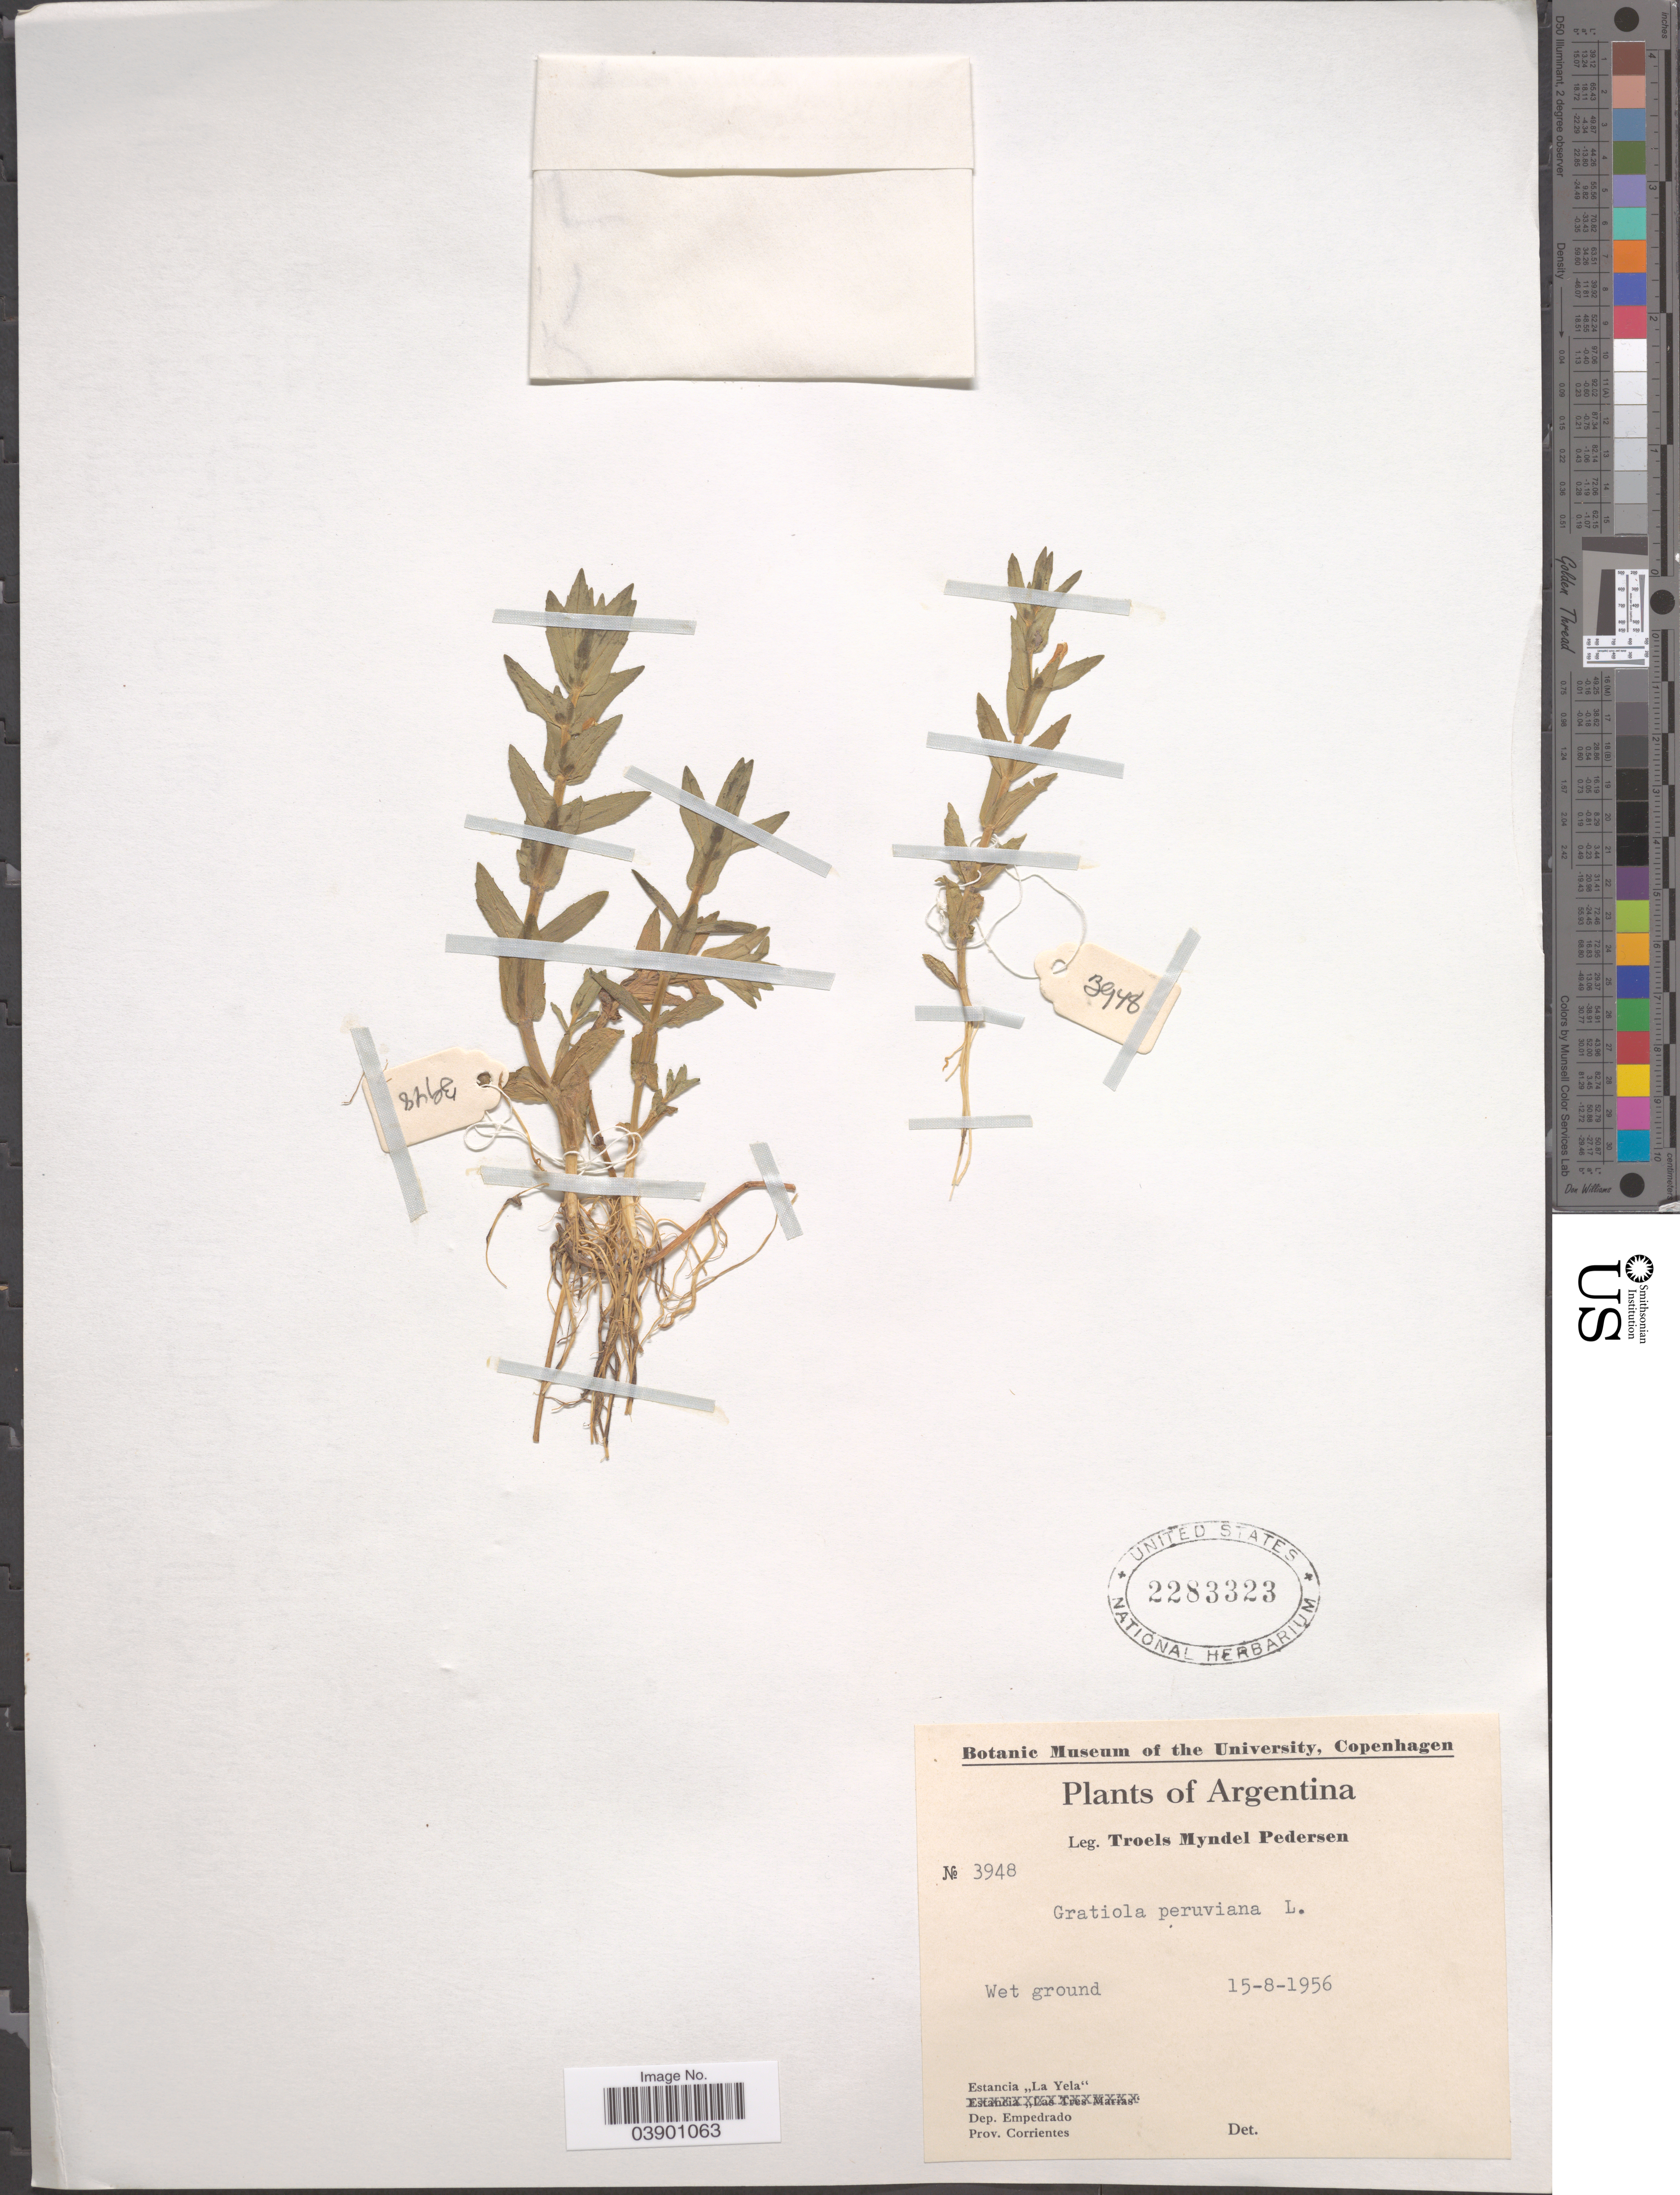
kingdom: Plantae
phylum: Tracheophyta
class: Magnoliopsida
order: Lamiales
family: Plantaginaceae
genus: Gratiola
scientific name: Gratiola peruviana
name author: L.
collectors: T. Pederson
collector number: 3948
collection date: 1956-08-15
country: Argentina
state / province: Corrientes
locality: Estancia "La Yela". Dep. Empedrado. Prov. Corrientes.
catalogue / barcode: US 2283323